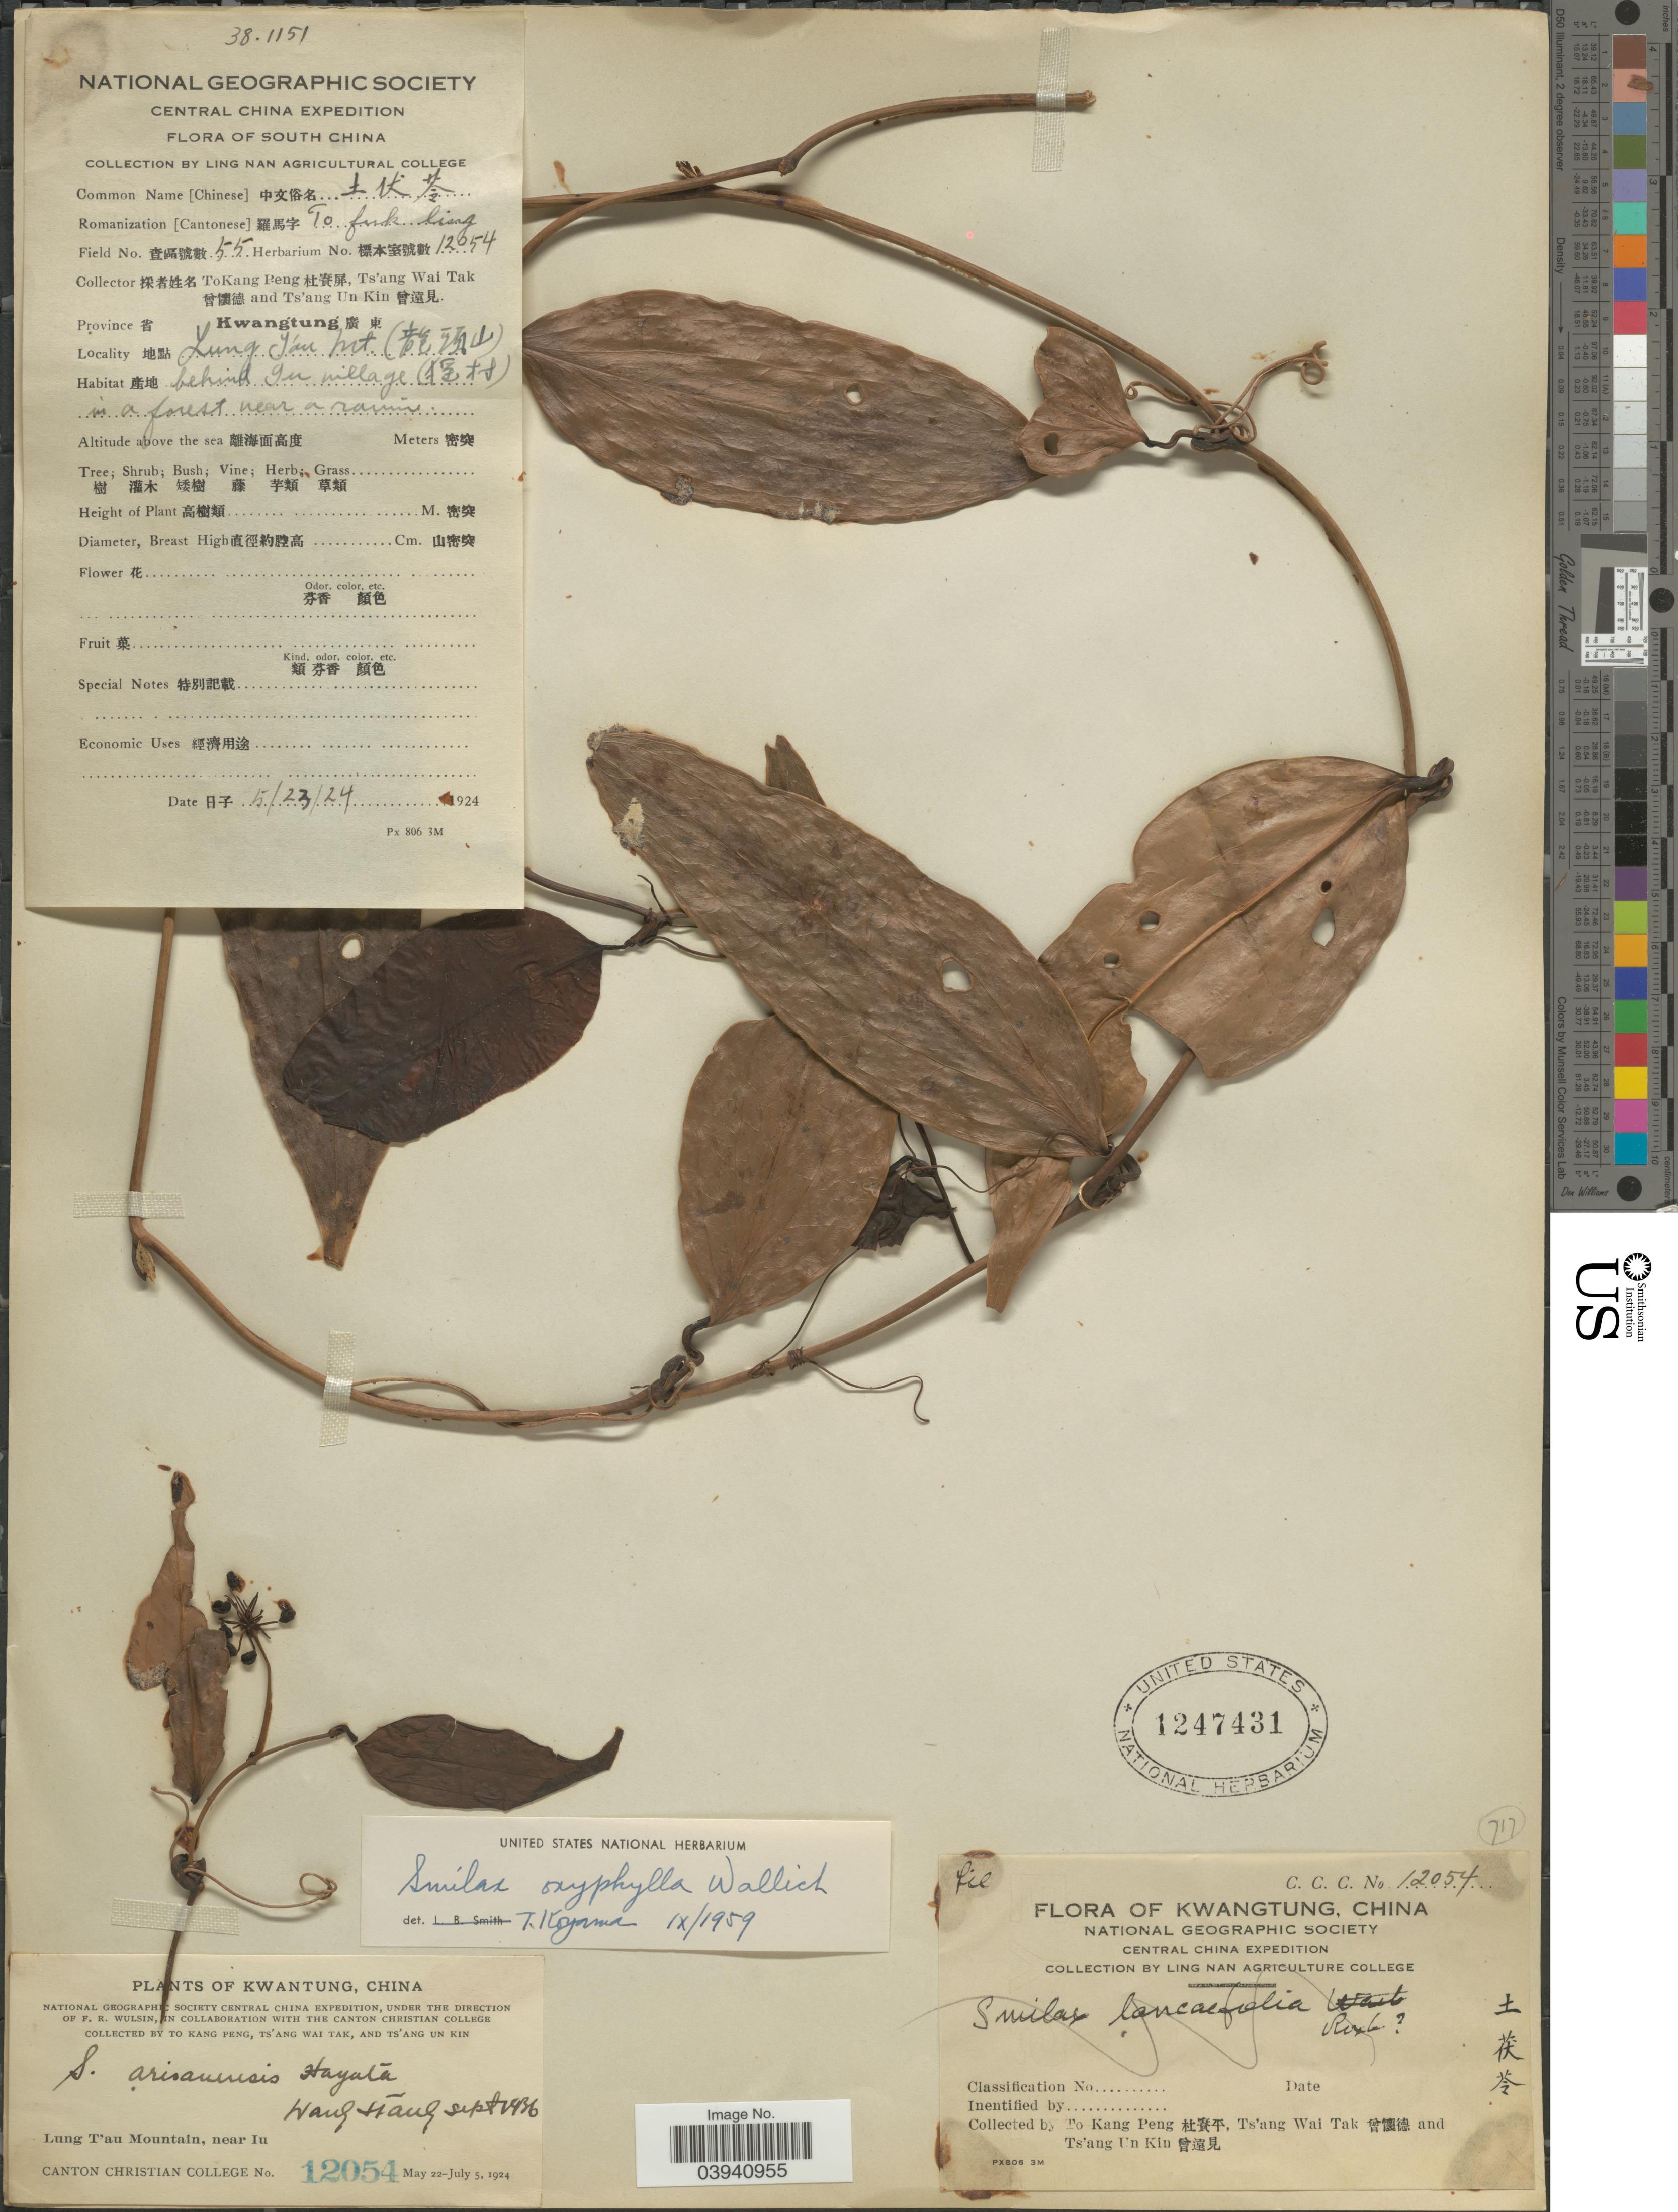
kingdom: Plantae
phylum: Tracheophyta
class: Liliopsida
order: Liliales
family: Smilacaceae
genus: Smilax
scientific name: Smilax oxyphylla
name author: Wall. ex Kunth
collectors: T. K. Peng, W. T. Tsang & Ts' Ang Un Kin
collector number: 12054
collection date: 1924-05-23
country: China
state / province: Guangdong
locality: Kwantung. Lung T'au Mountain, near Iu. Kwangtung. South China. Kwangtung. Lung Táu Mt (X) behind Iu village (X) in a forest near a ravine.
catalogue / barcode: US 1247431